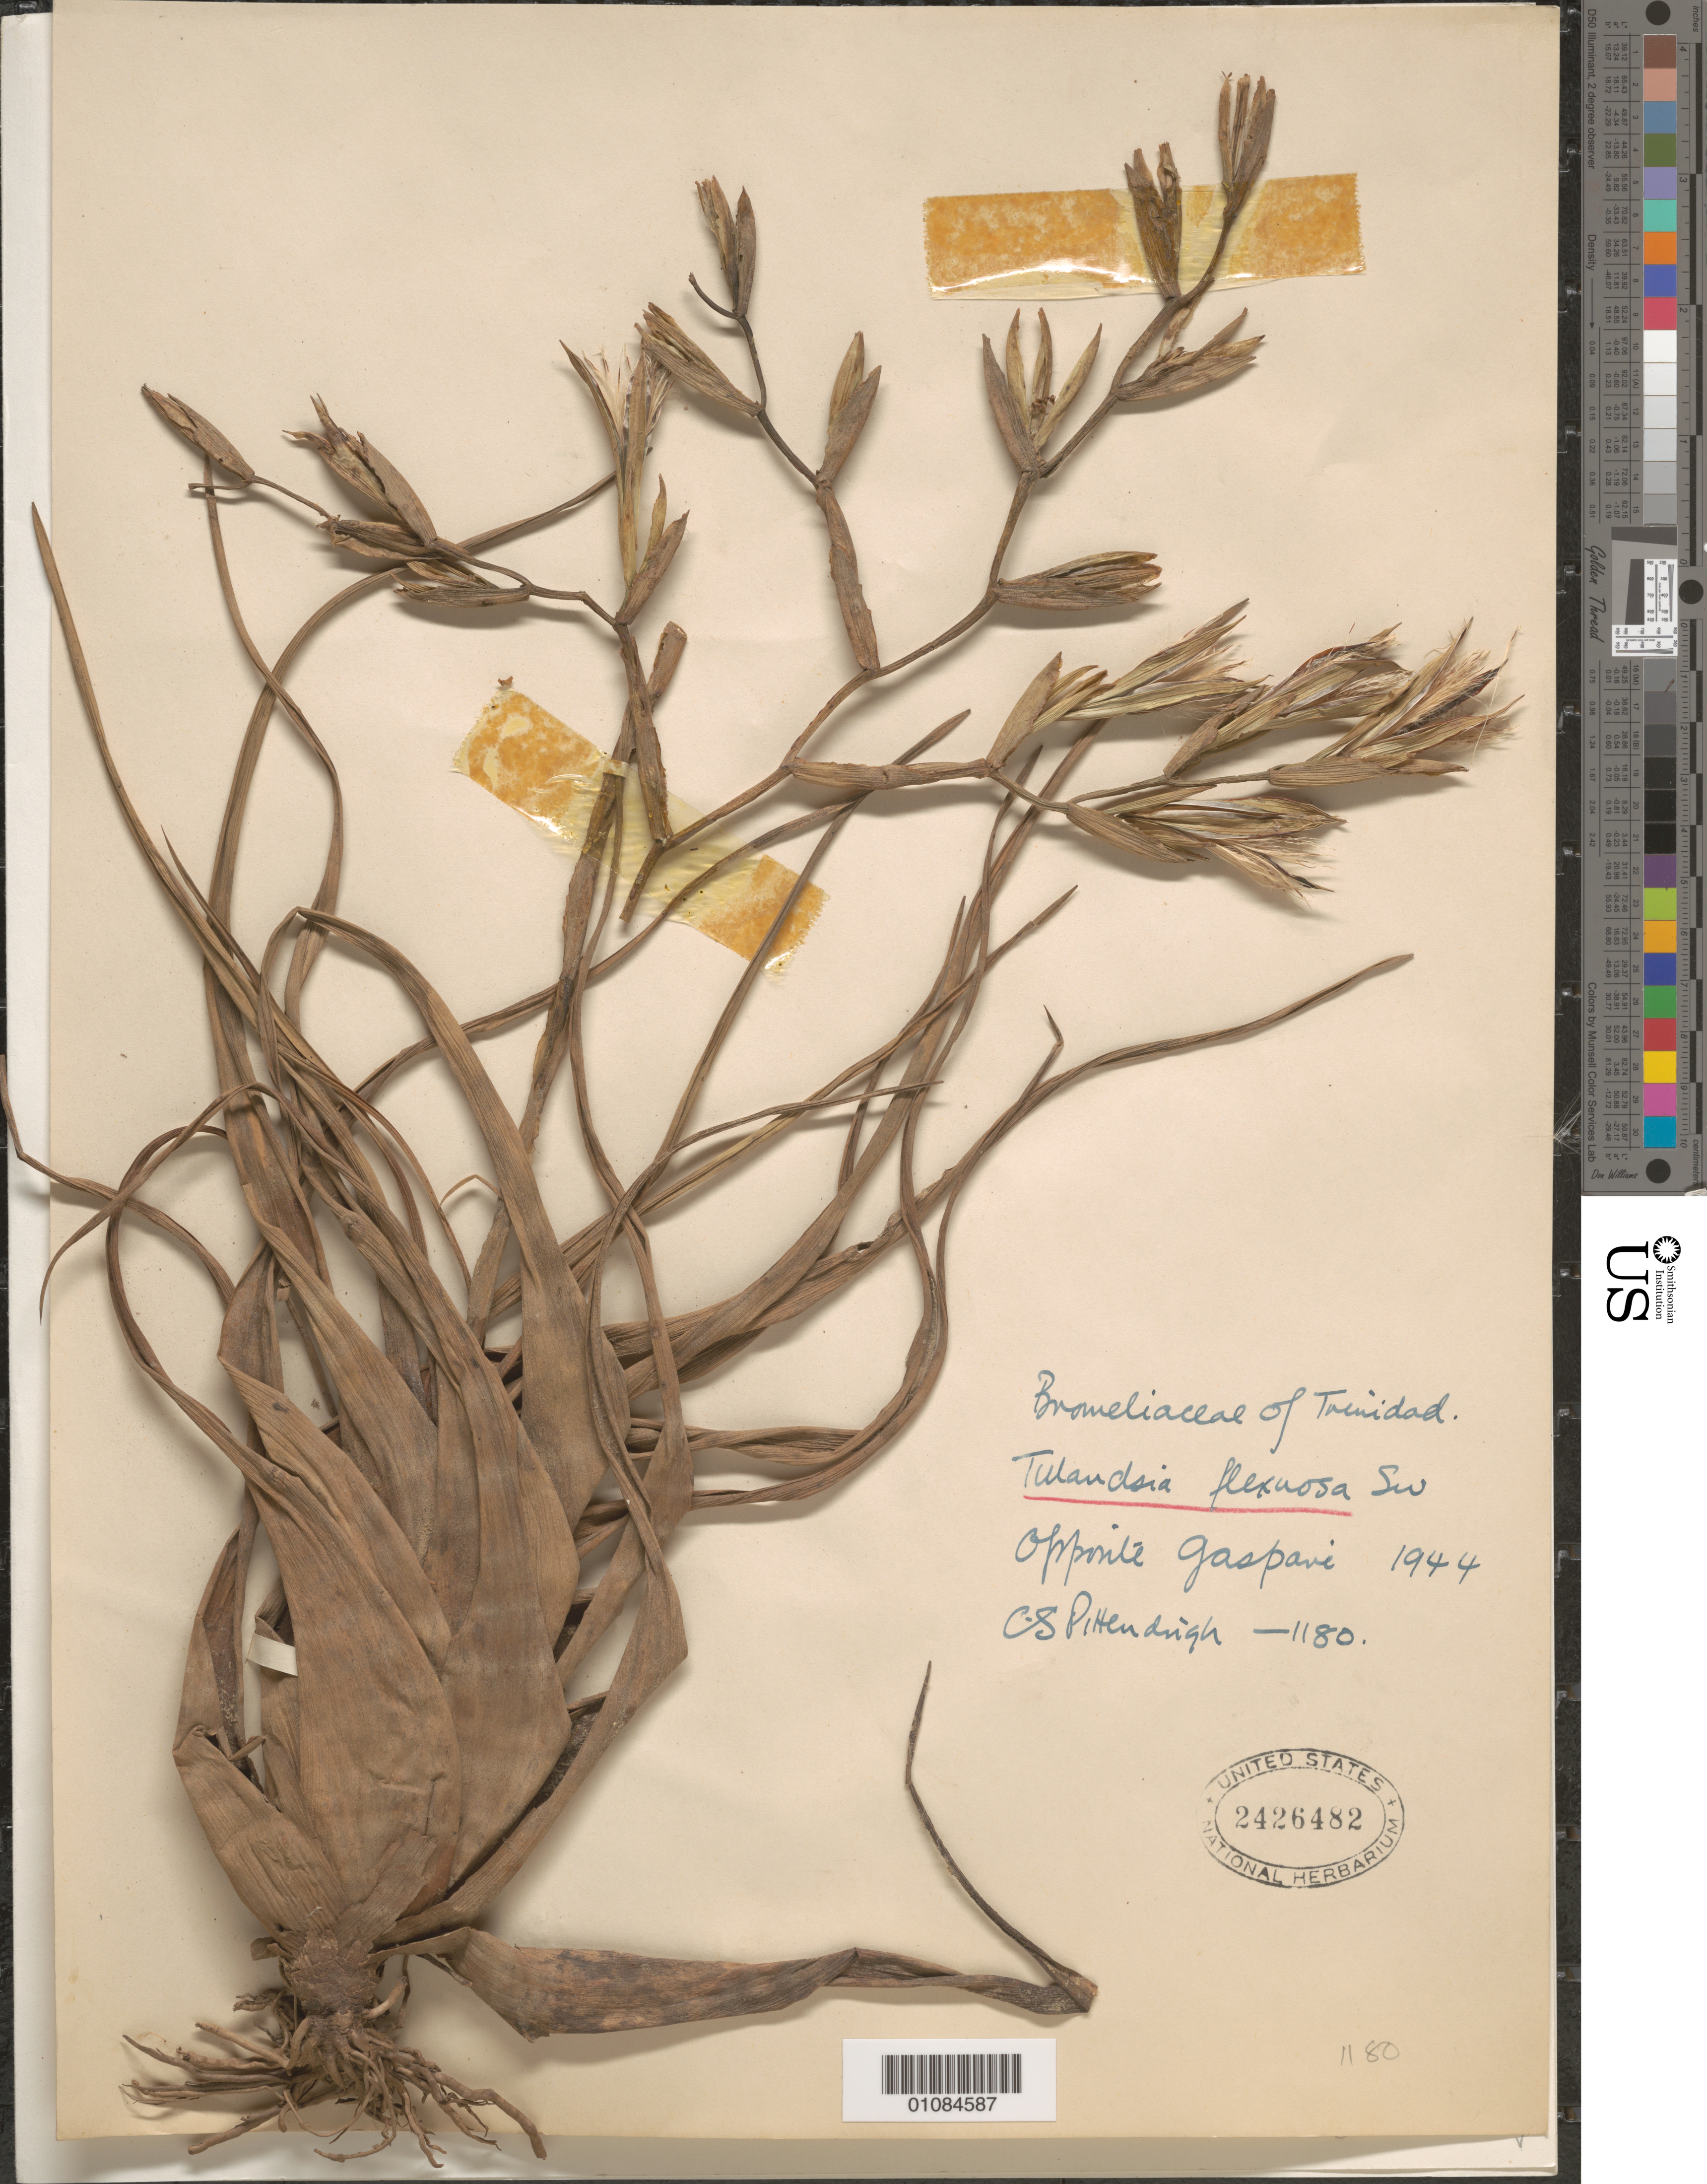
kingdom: Plantae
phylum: Tracheophyta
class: Liliopsida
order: Poales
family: Bromeliaceae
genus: Tillandsia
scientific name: Tillandsia flexuosa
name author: Sw.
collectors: C. S. Pittendrigh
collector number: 1180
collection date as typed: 1944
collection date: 1944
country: Trinidad and Tobago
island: Trinidad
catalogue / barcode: US 2426482